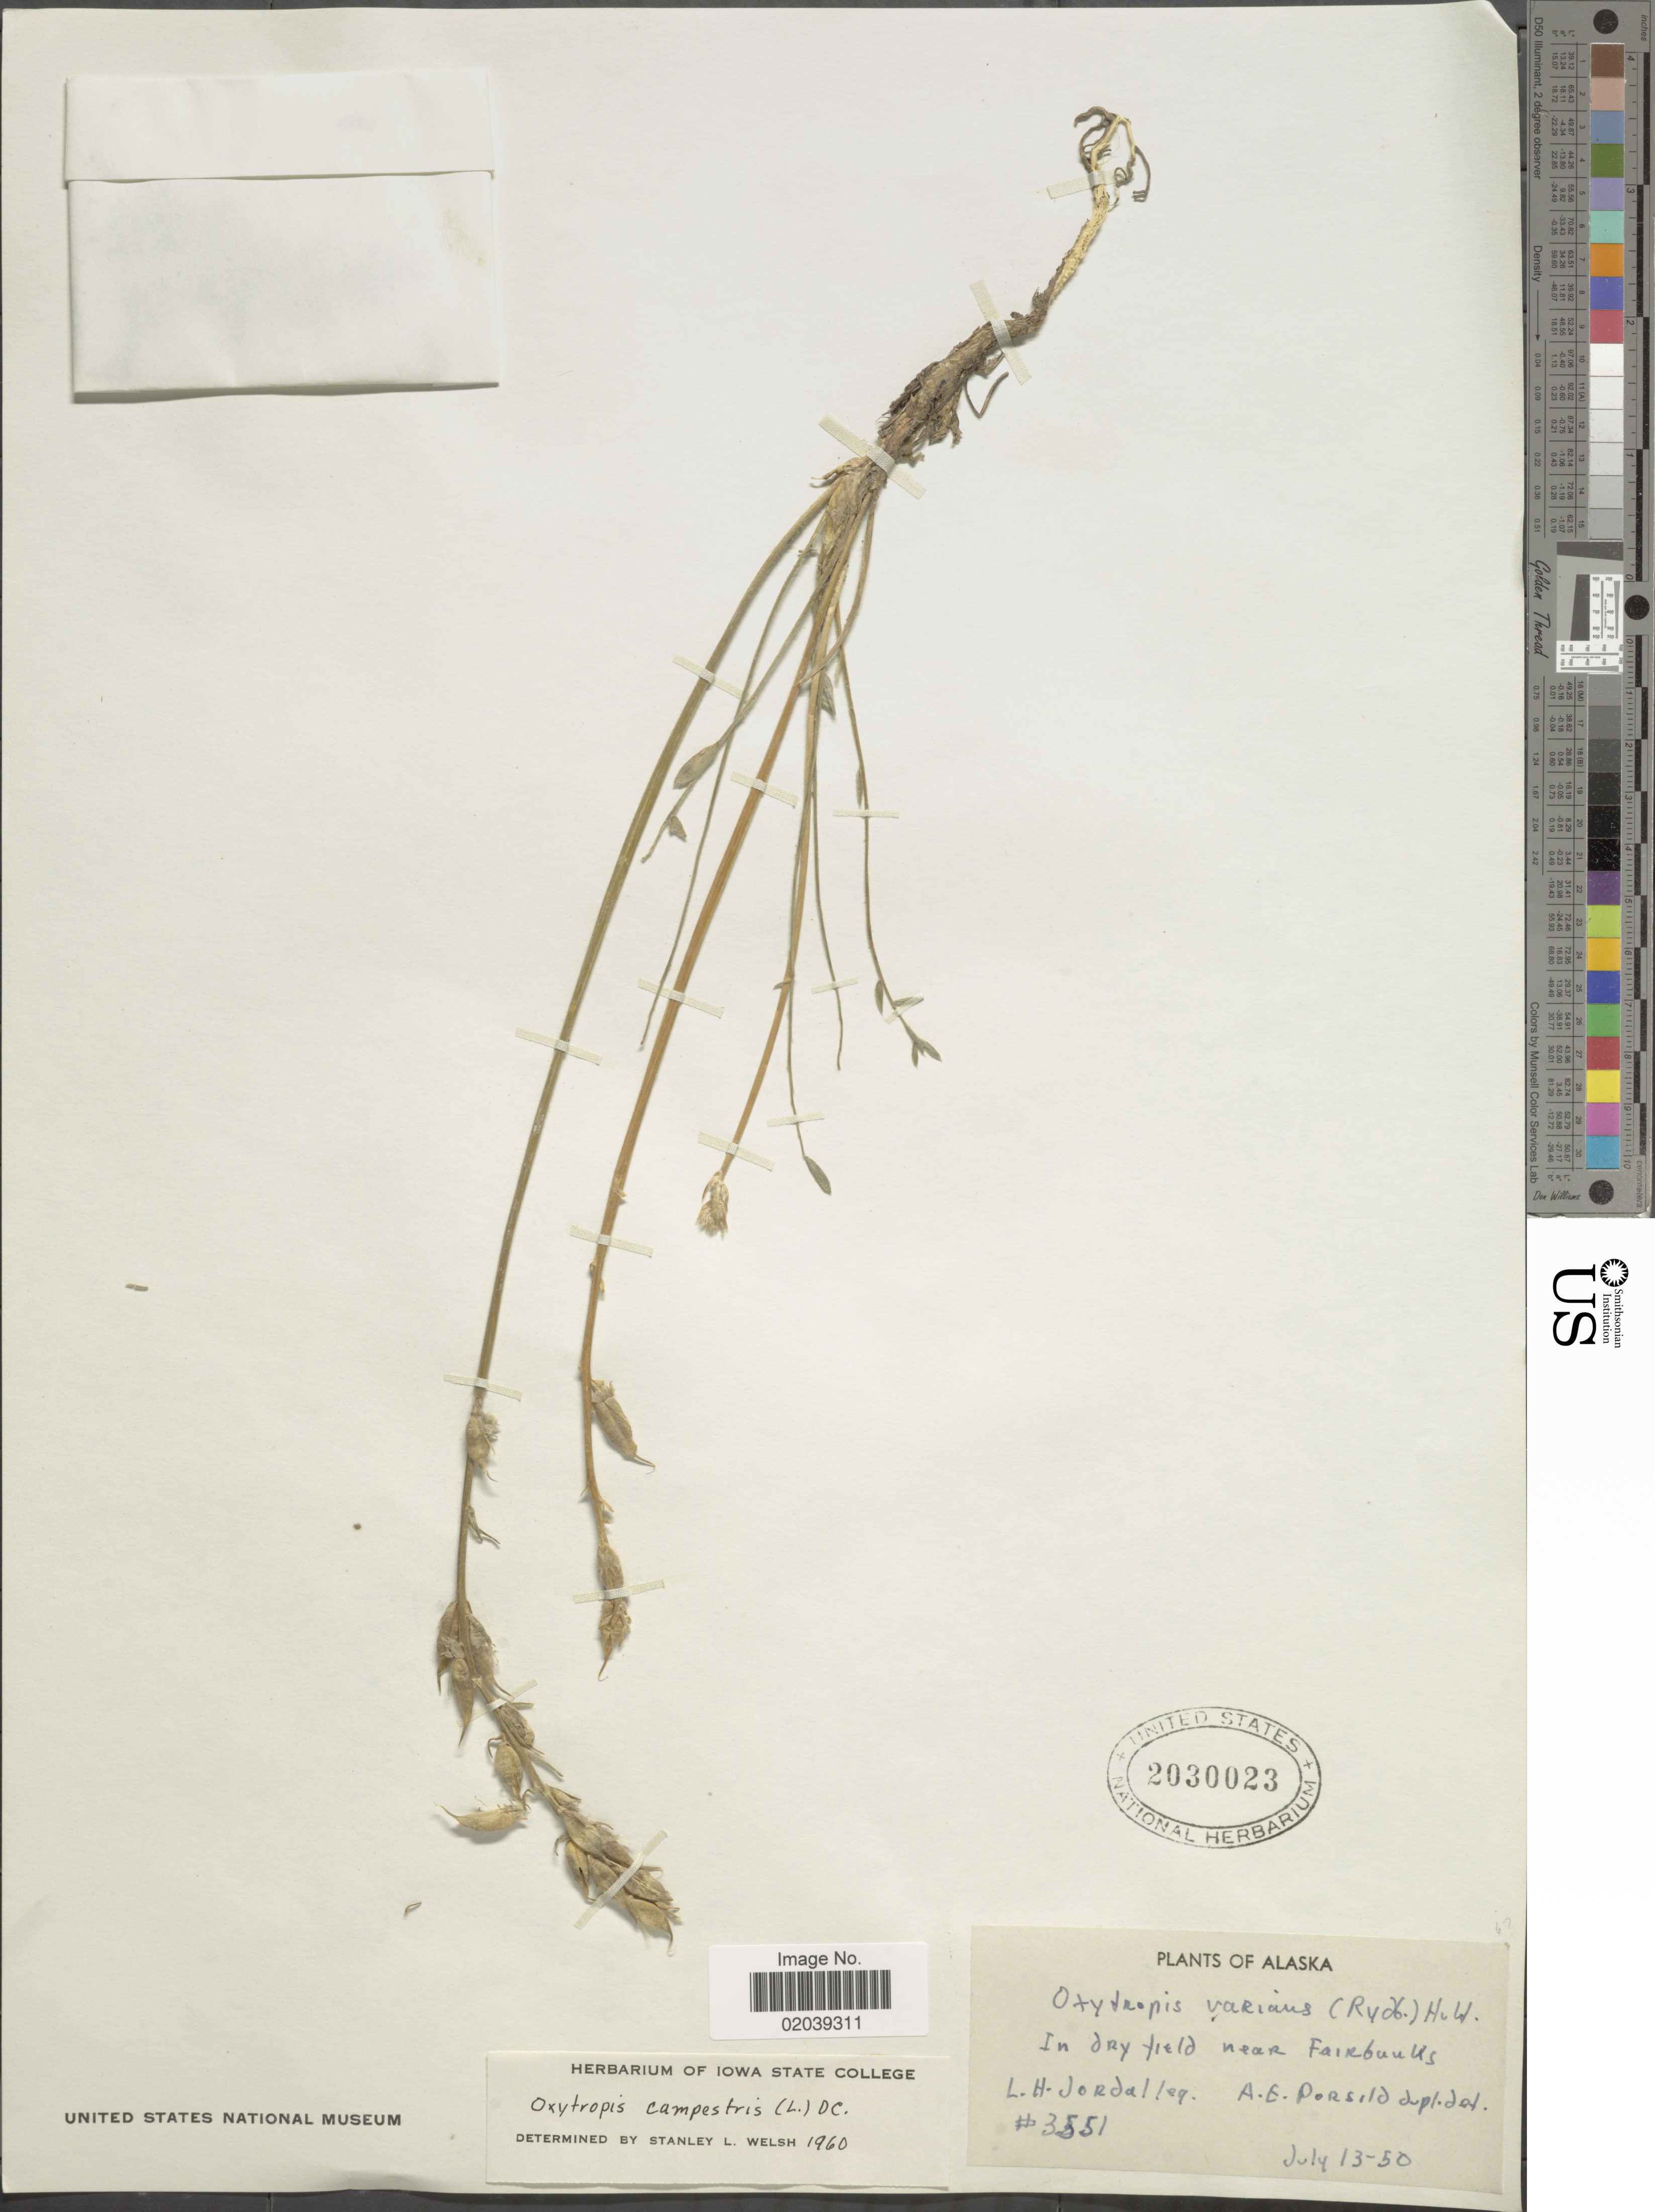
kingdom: Plantae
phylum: Tracheophyta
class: Magnoliopsida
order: Fabales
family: Fabaceae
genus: Oxytropis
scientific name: Oxytropis campestris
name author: (L.) DC.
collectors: L. Jordal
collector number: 3551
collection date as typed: Transcribed d/m/y: 13/7/50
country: United States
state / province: Alaska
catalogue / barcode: US 2030023